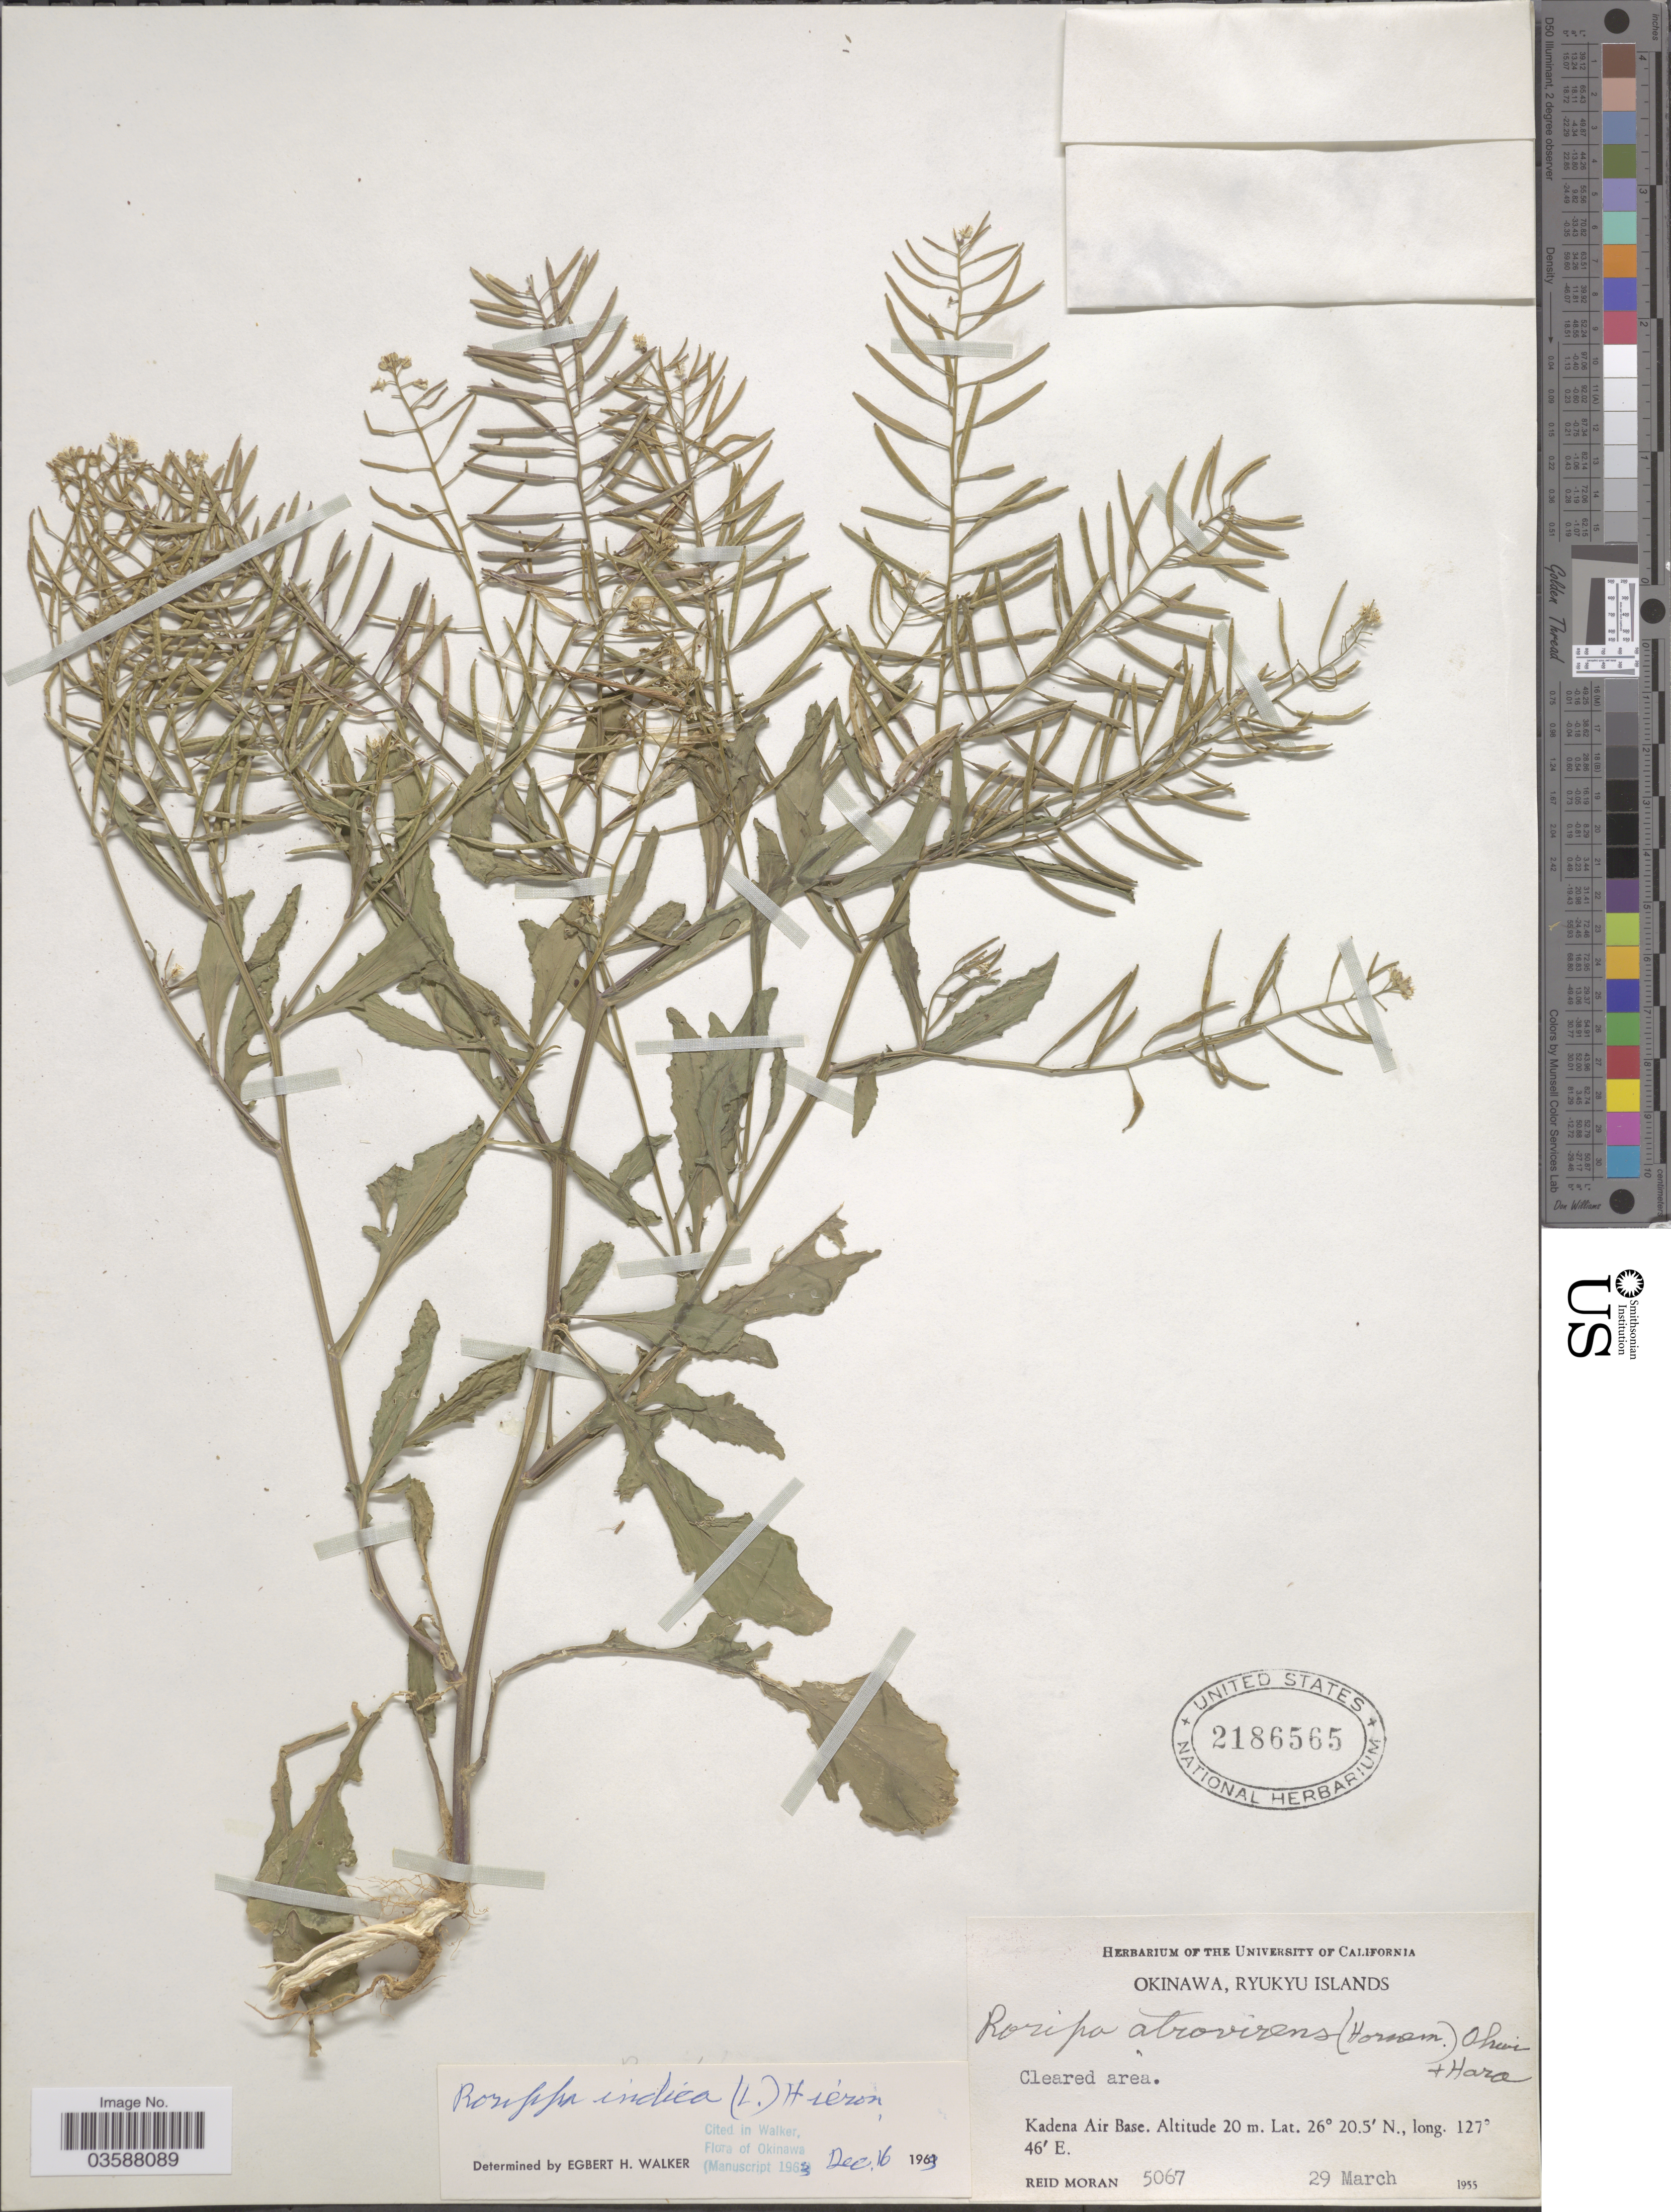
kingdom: Plantae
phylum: Tracheophyta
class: Magnoliopsida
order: Brassicales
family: Brassicaceae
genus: Rorippa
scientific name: Rorippa indica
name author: (L.) Hiern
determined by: Walker, E. H.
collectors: R. Moran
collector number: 5067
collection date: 1955-03-29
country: Japan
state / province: Okinawa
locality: Ryukyu Islands. Kadena Air Base.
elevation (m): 20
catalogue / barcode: US 2186565